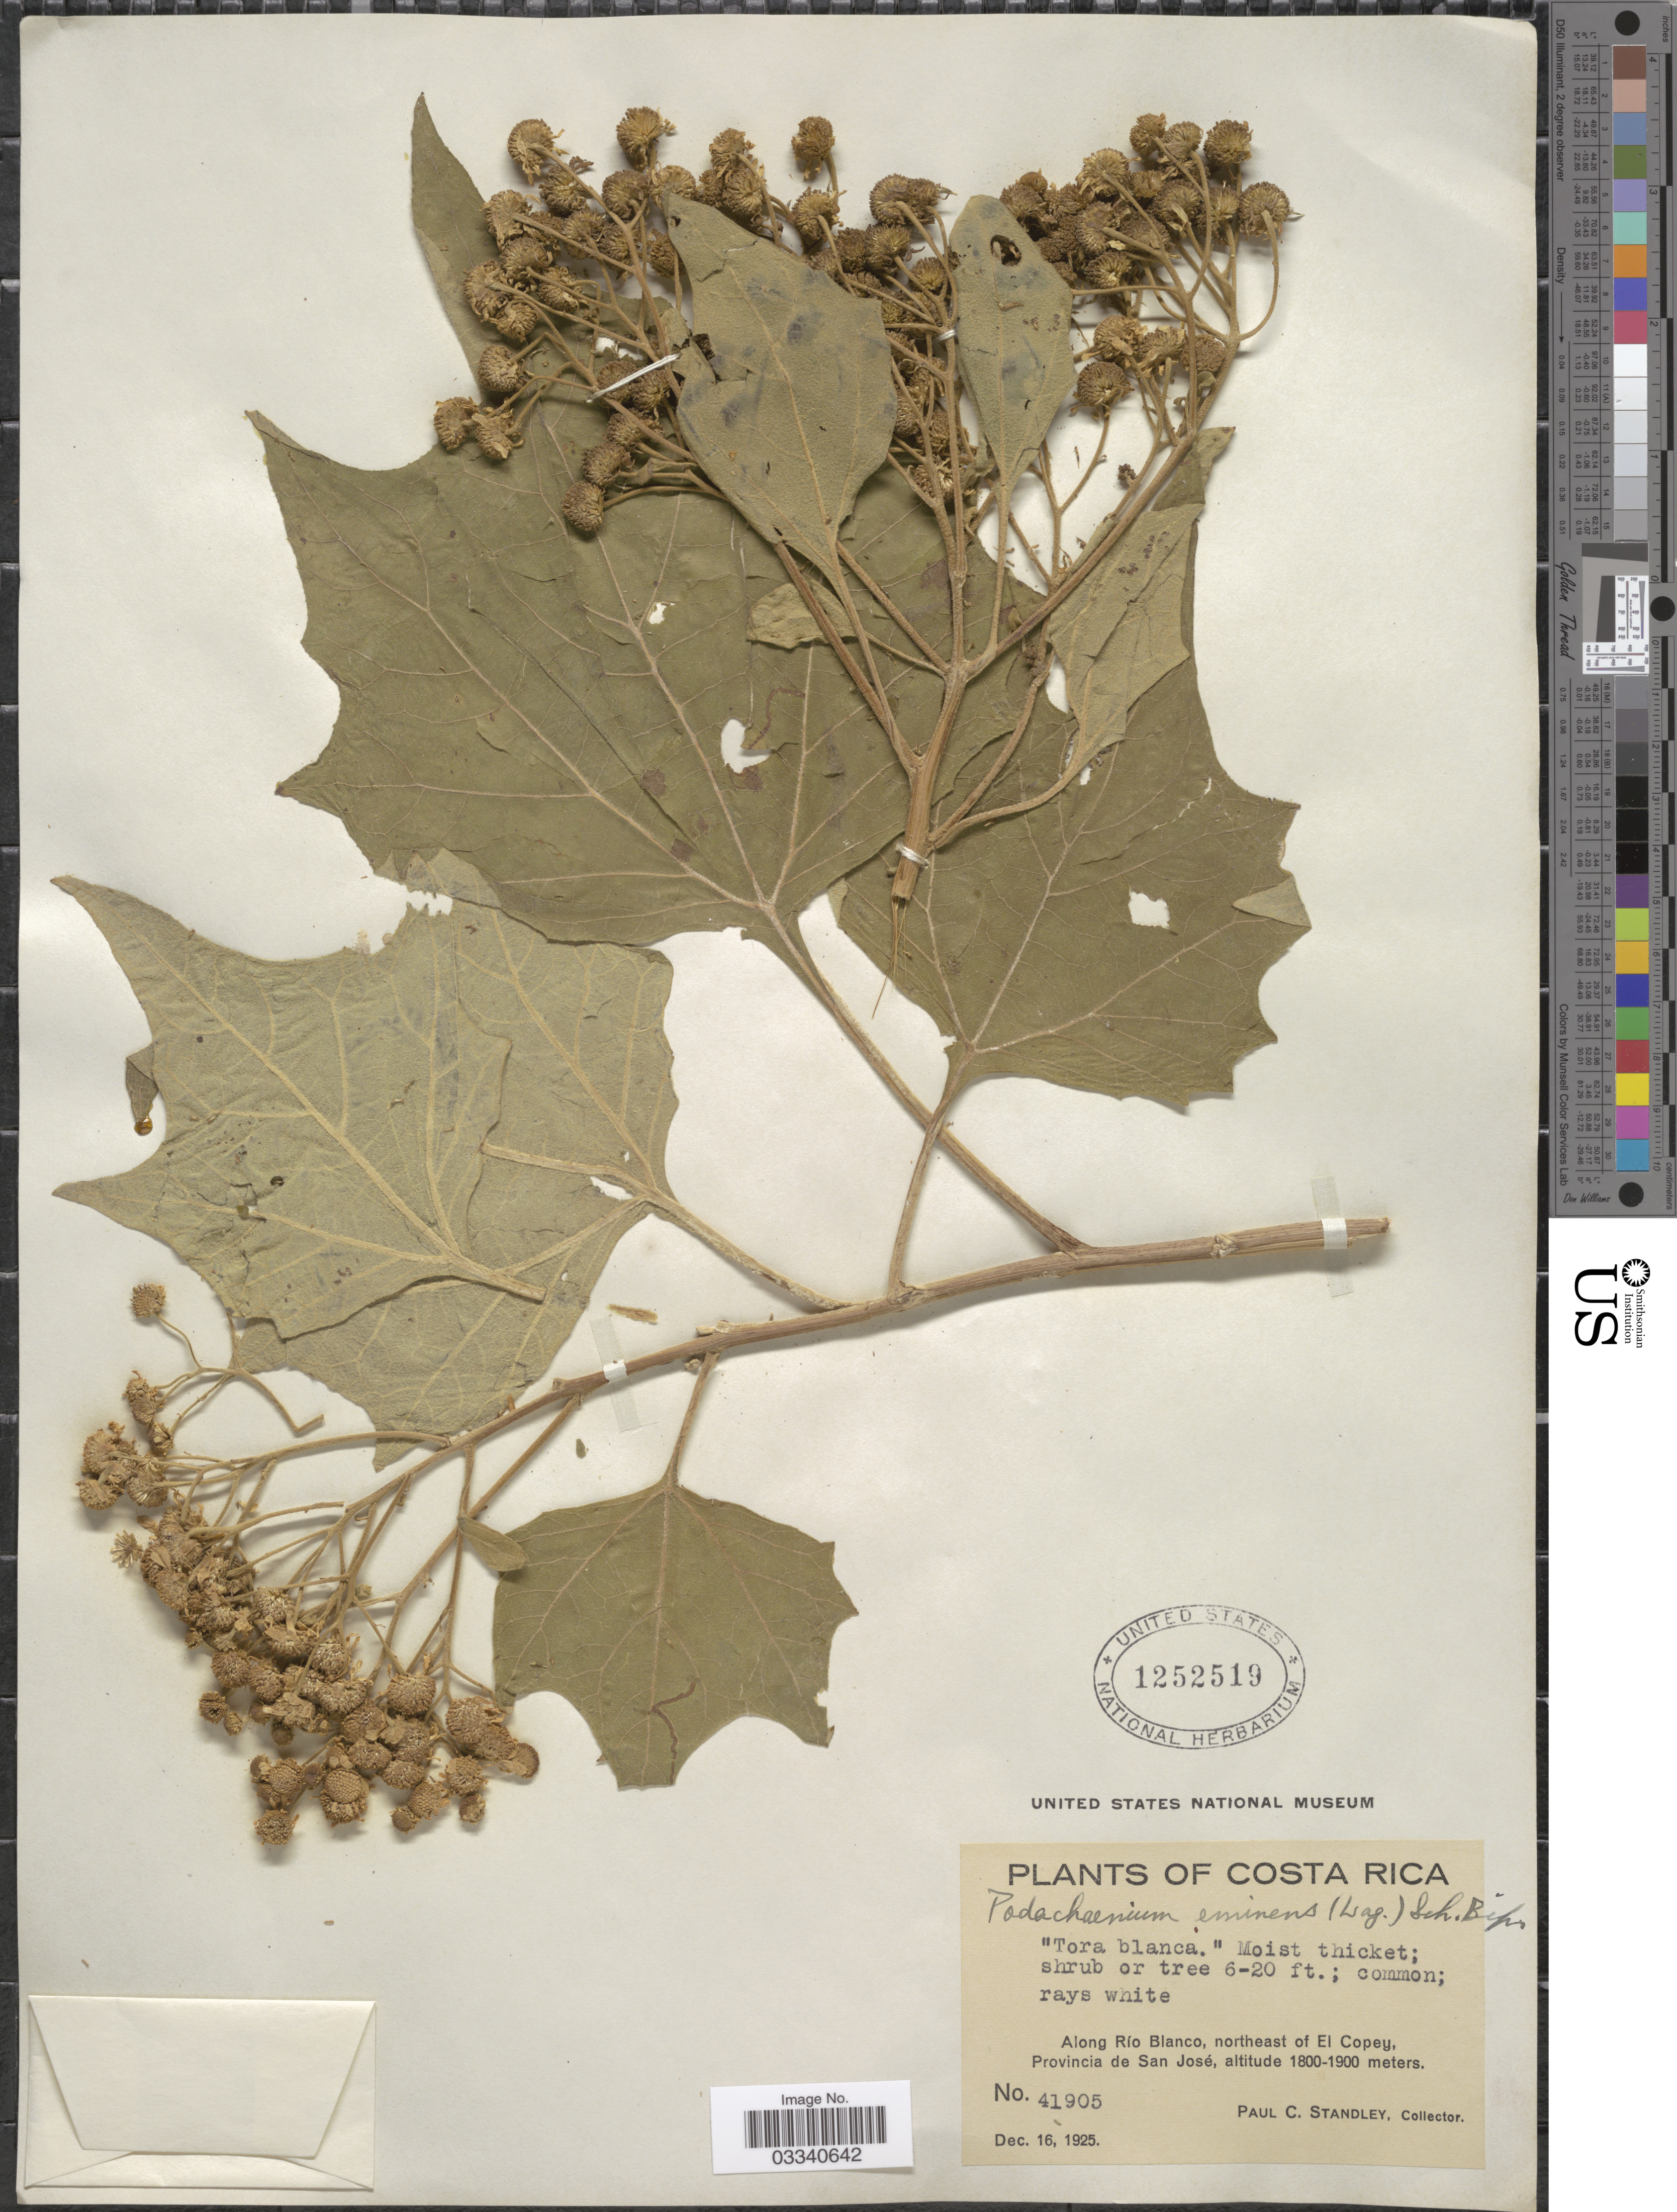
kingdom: Plantae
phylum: Tracheophyta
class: Magnoliopsida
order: Asterales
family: Asteraceae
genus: Podachaenium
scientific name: Podachaenium eminens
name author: (Lag.) Sch. Bip. ex Sch. Bip.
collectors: P. C. Standley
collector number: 41905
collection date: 1925-12-16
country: Costa Rica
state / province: San José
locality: Along Río Blanco, northeast of El Copey.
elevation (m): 1800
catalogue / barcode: US 1252519